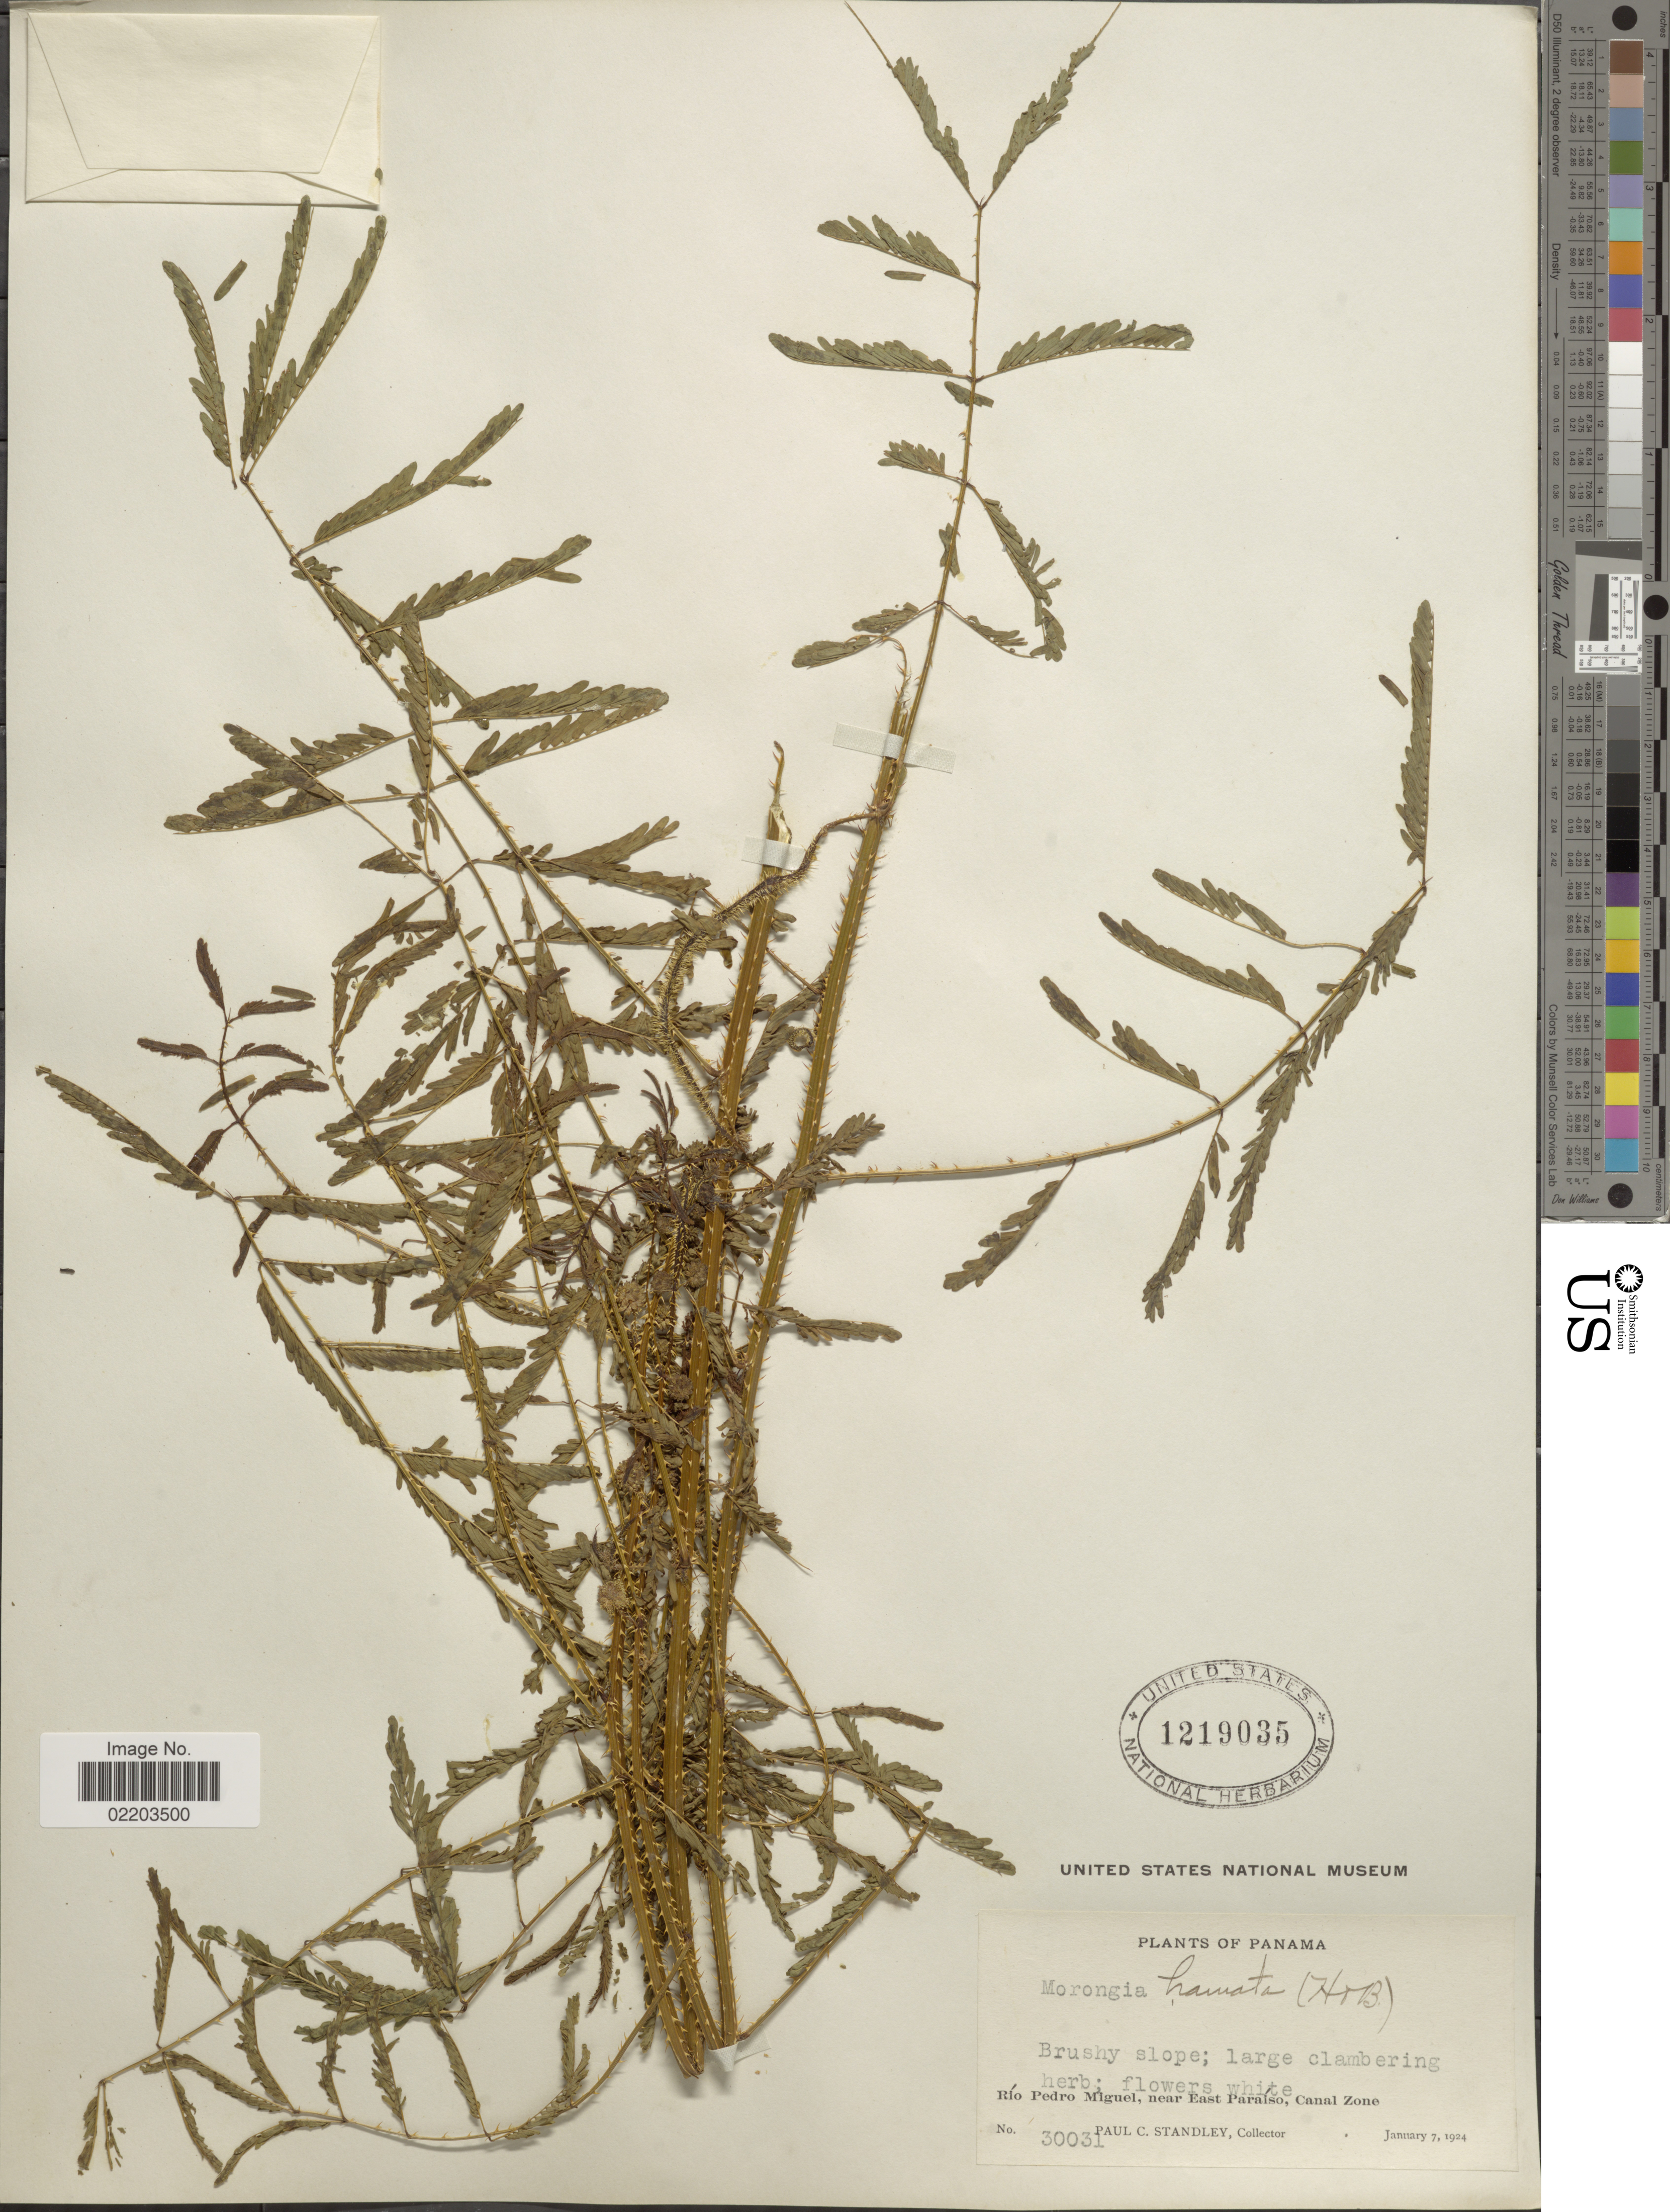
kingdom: Plantae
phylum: Tracheophyta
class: Magnoliopsida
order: Fabales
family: Fabaceae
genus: Mimosa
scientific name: Mimosa tetragona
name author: Poir.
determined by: U.S. National Herbarium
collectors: P. C. Standley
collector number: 30031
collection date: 1924-01-07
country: Panama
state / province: Colón / Panamá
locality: Brushy slope; Río Pedro Miguel, near East Paraíso, Canal Zone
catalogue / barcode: US 1219035